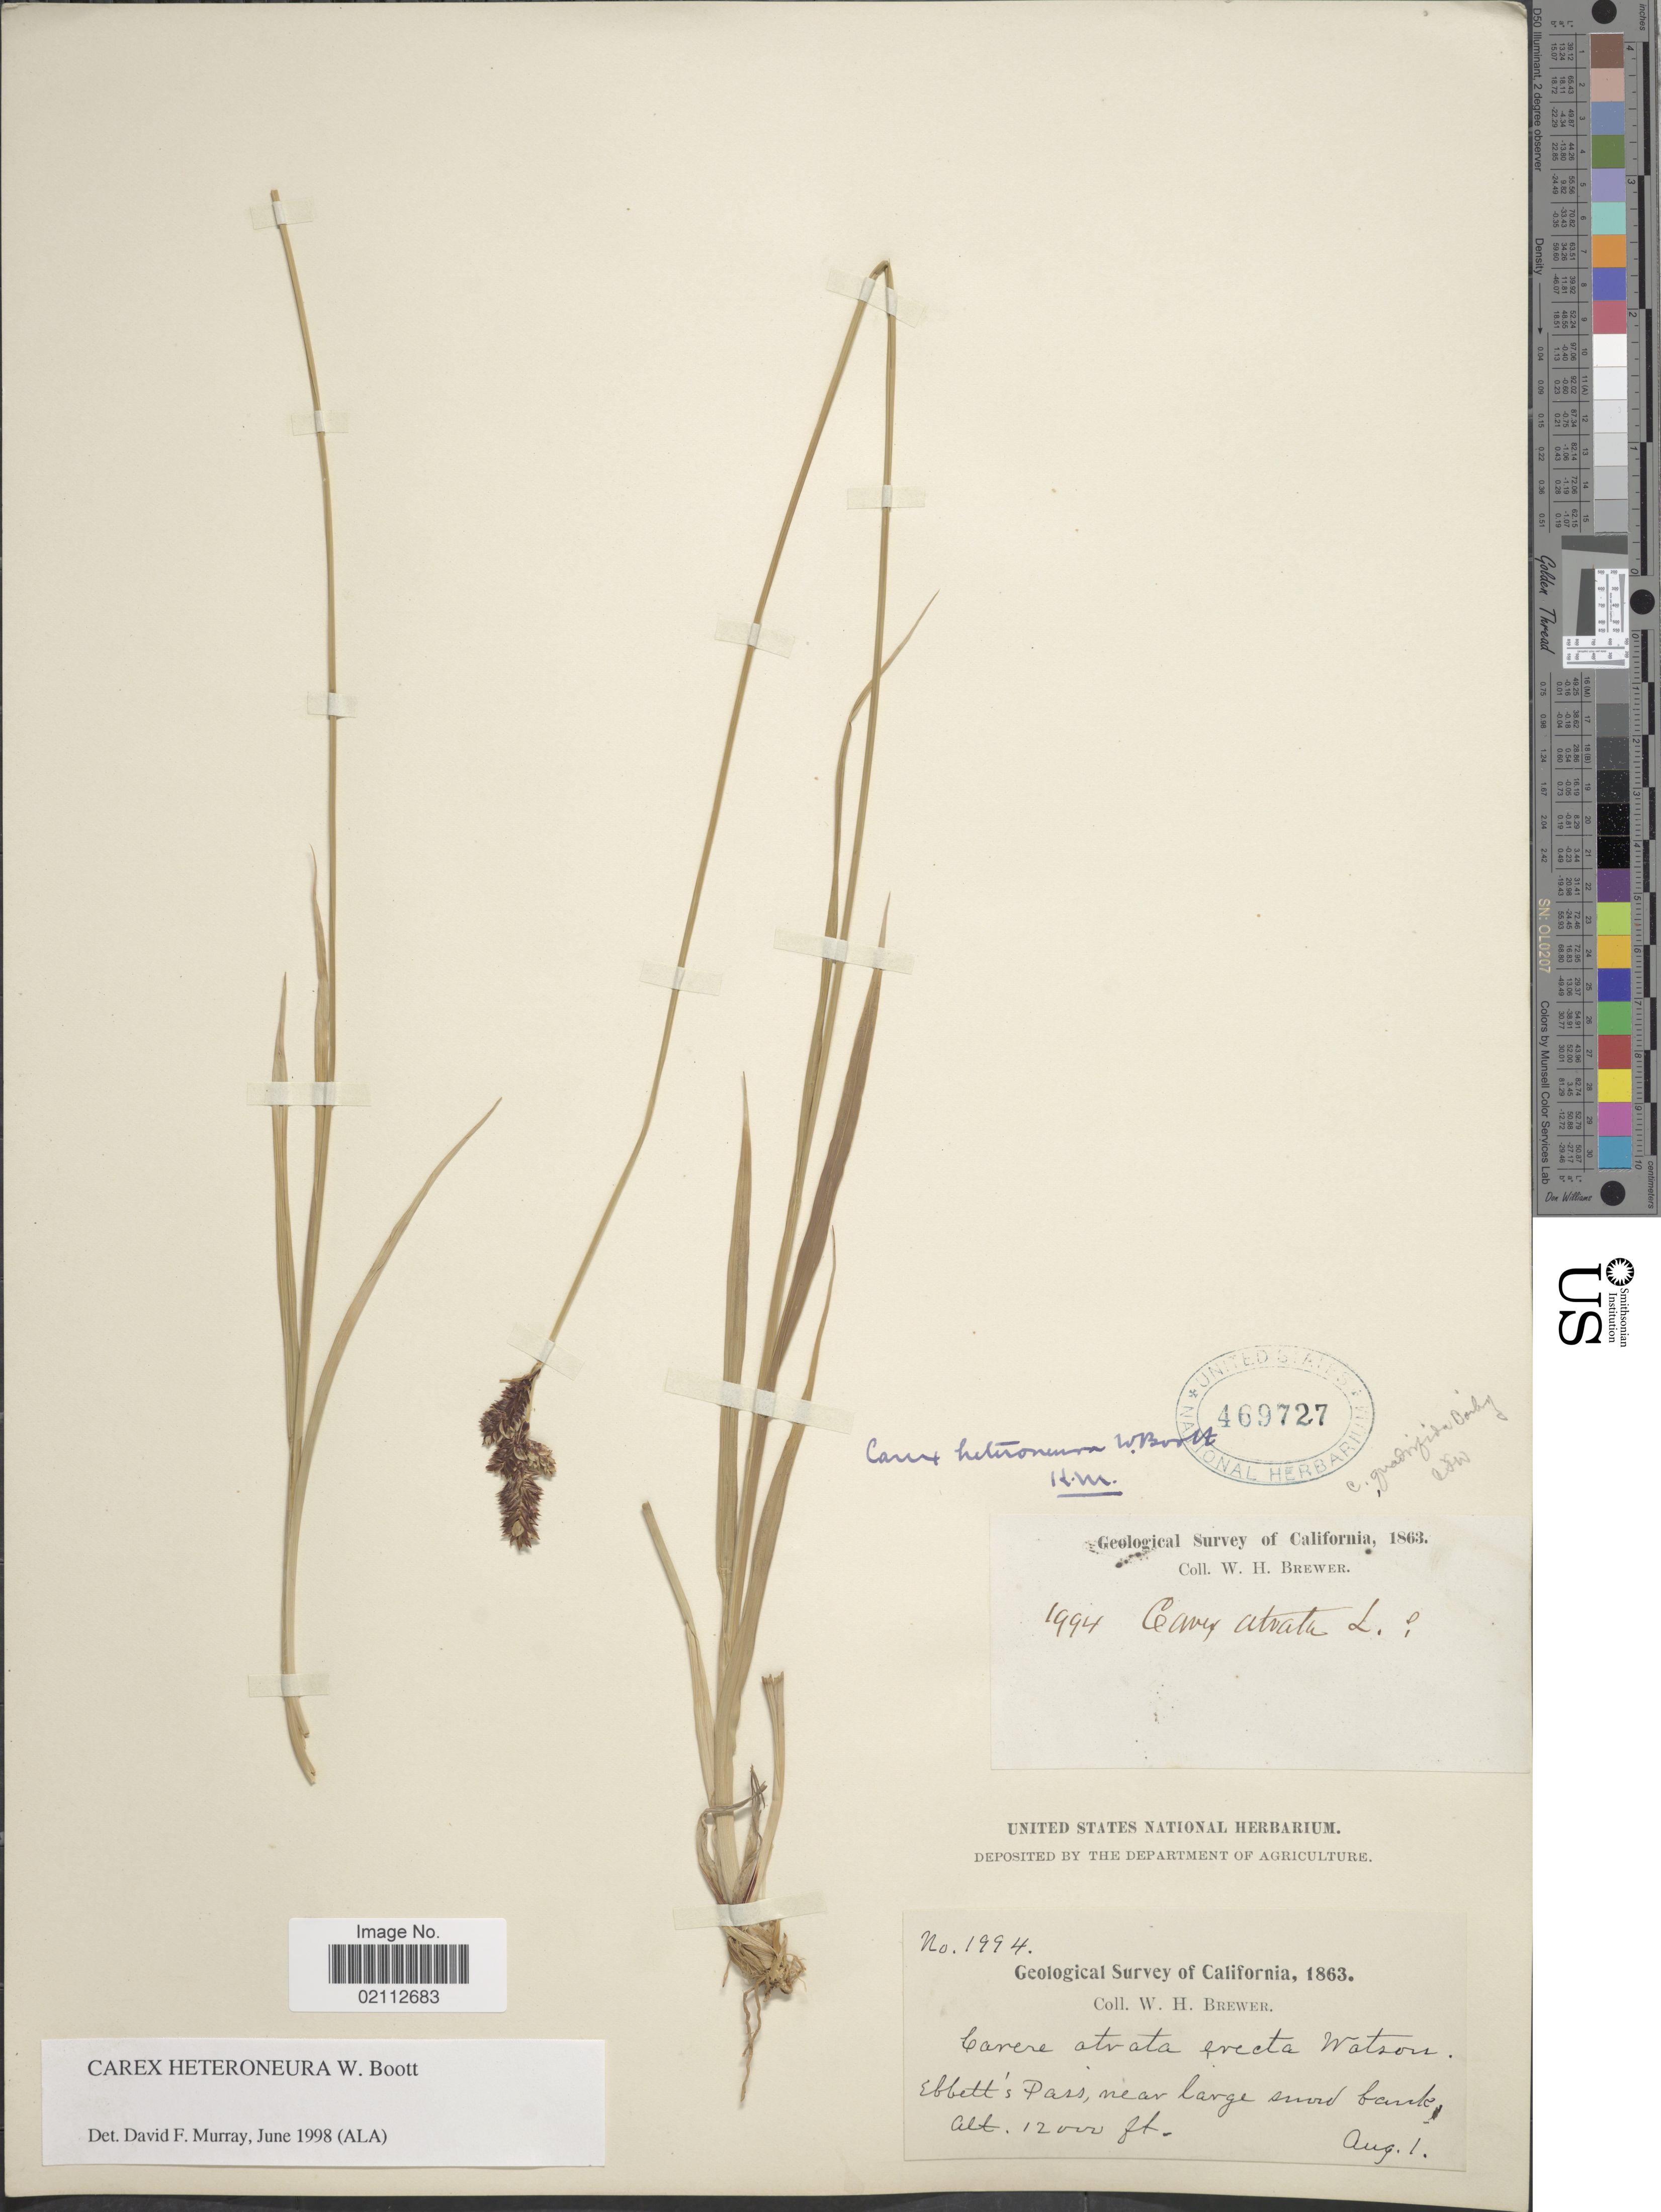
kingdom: Plantae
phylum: Tracheophyta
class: Liliopsida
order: Poales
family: Cyperaceae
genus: Carex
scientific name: Carex heteroneura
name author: S. Watson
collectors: W. H. Brewer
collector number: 1994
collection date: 1863-08-01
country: United States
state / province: California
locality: Ebbett's Pass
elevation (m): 3658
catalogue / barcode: US 469727